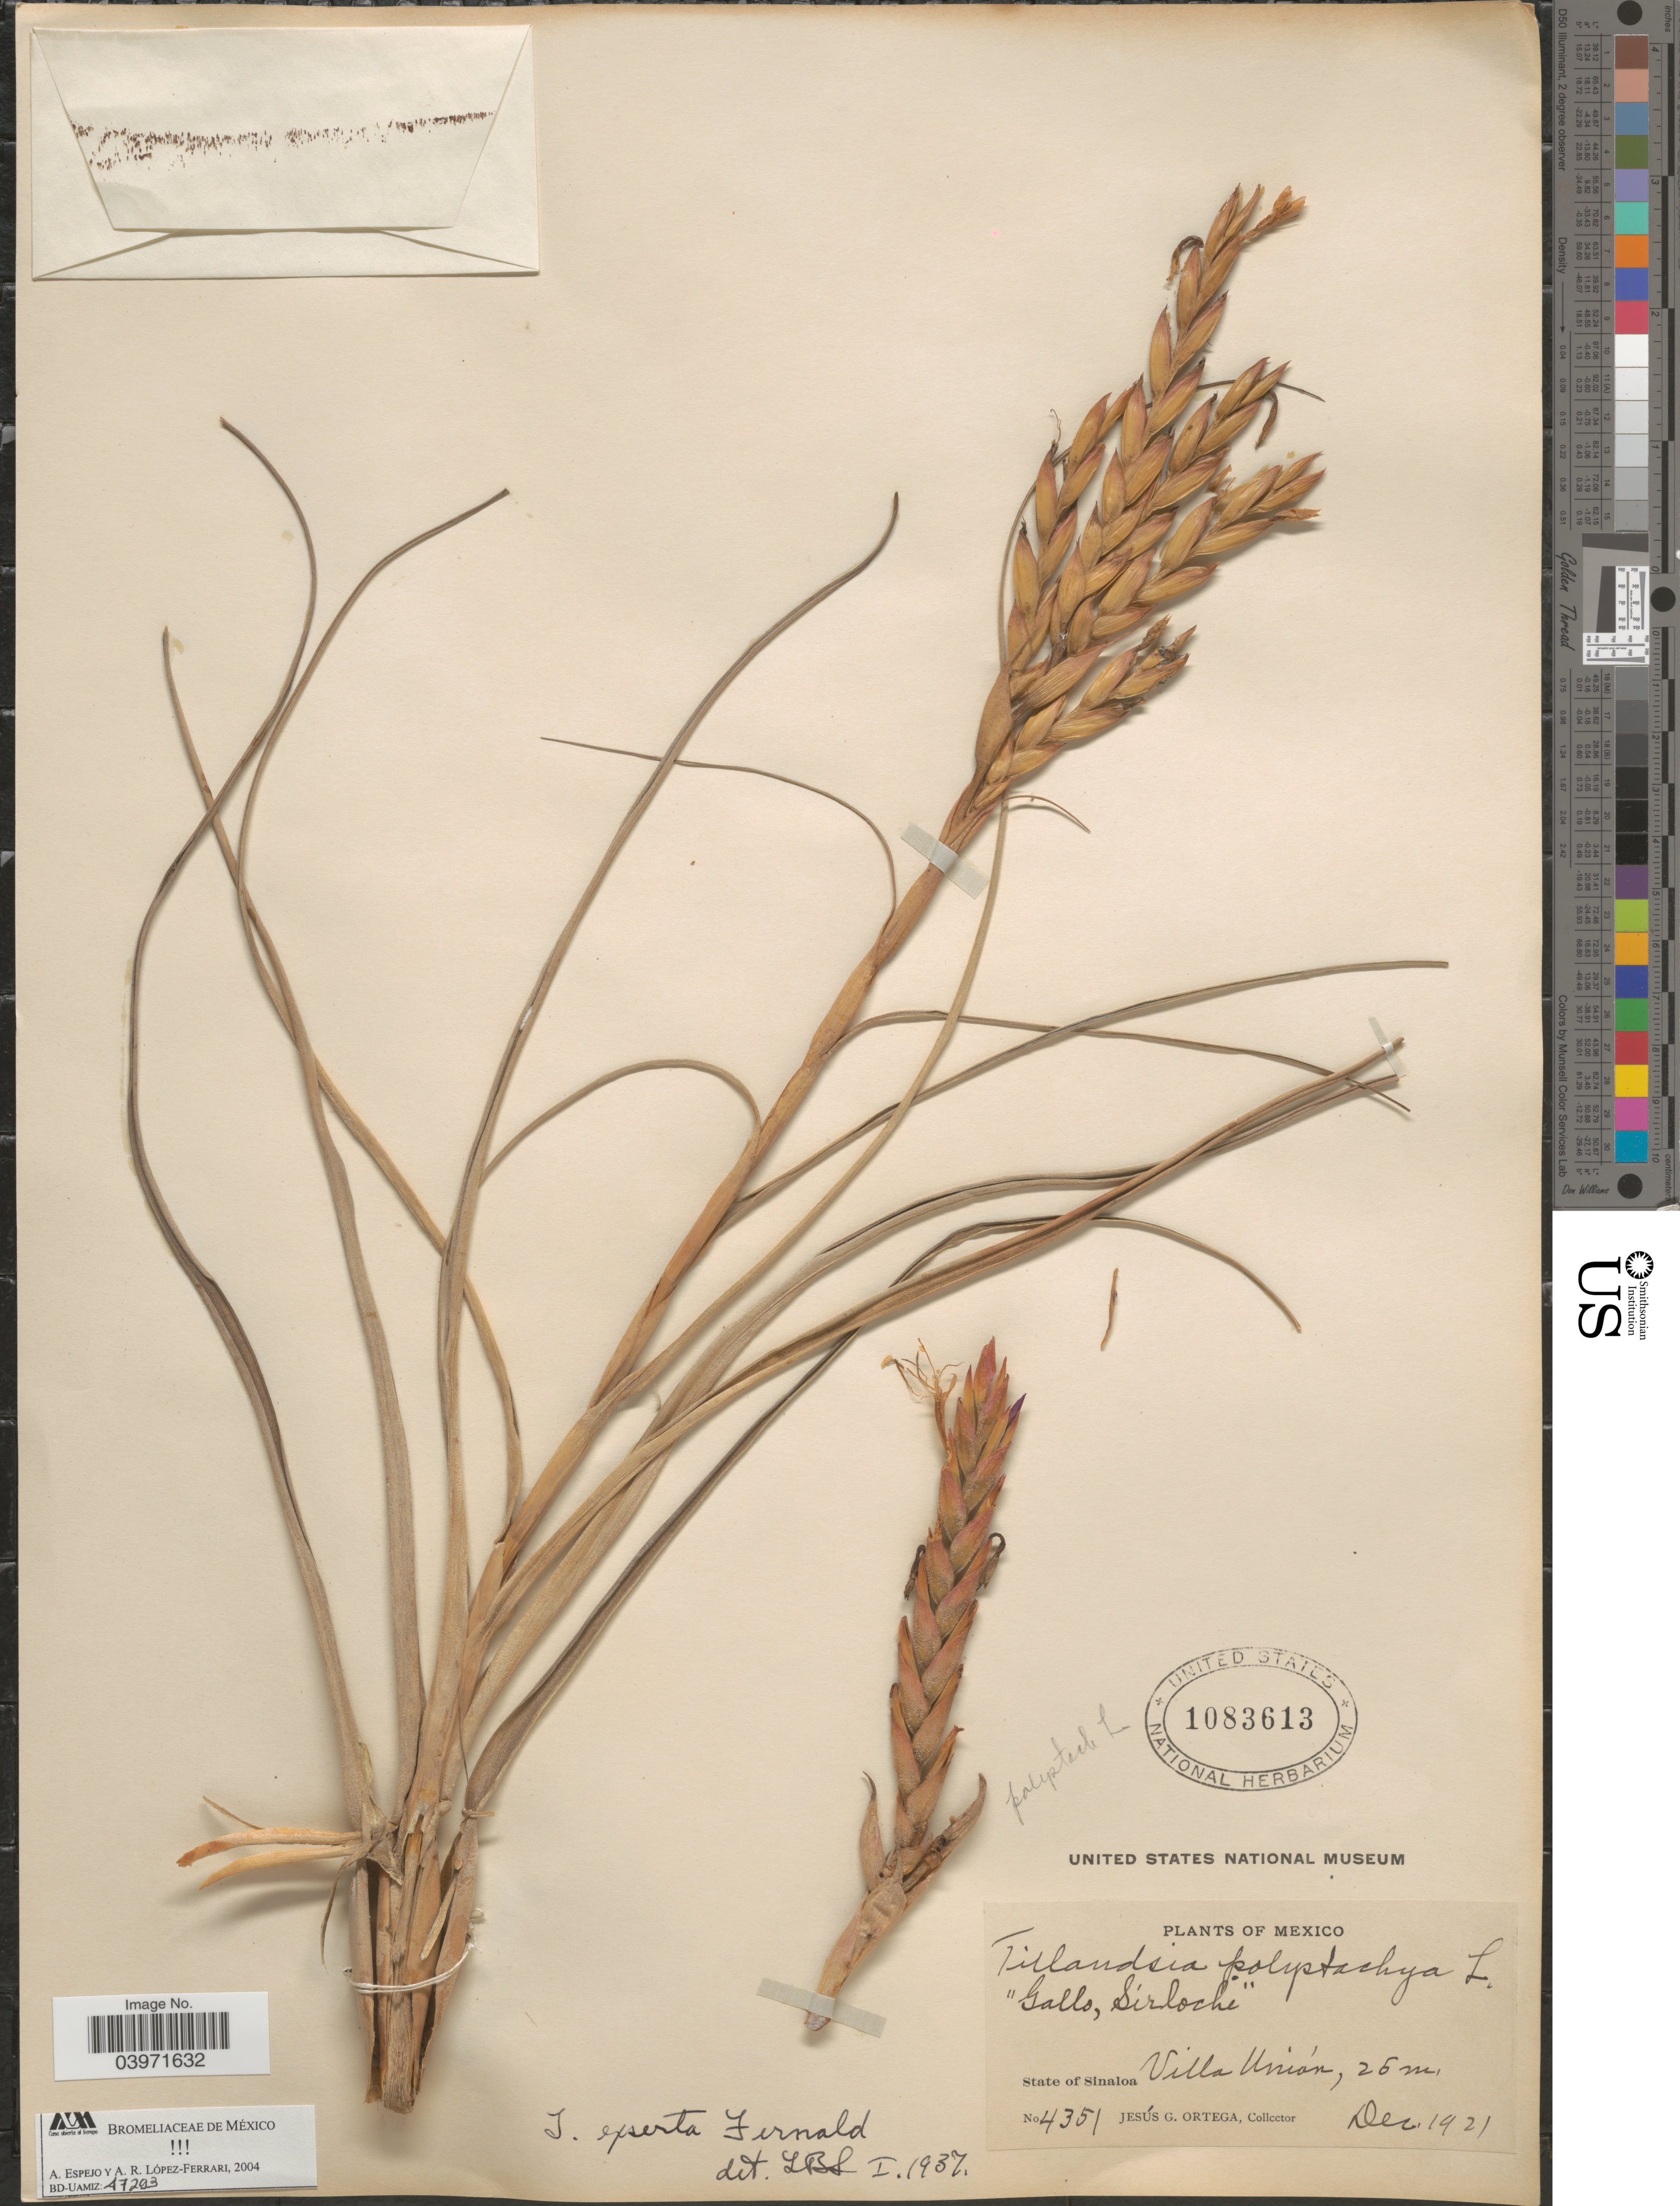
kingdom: Plantae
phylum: Tracheophyta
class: Liliopsida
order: Poales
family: Bromeliaceae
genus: Tillandsia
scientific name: Tillandsia polystachia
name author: (L.) L.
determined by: Espejo, Adolfo; López Ferrari, Ana R.; Ramírez M., Ivon M.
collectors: J. Ortega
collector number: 4351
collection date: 1921-12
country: Mexico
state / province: Sinaloa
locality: Villa Unión.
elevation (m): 25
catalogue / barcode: US 1083613